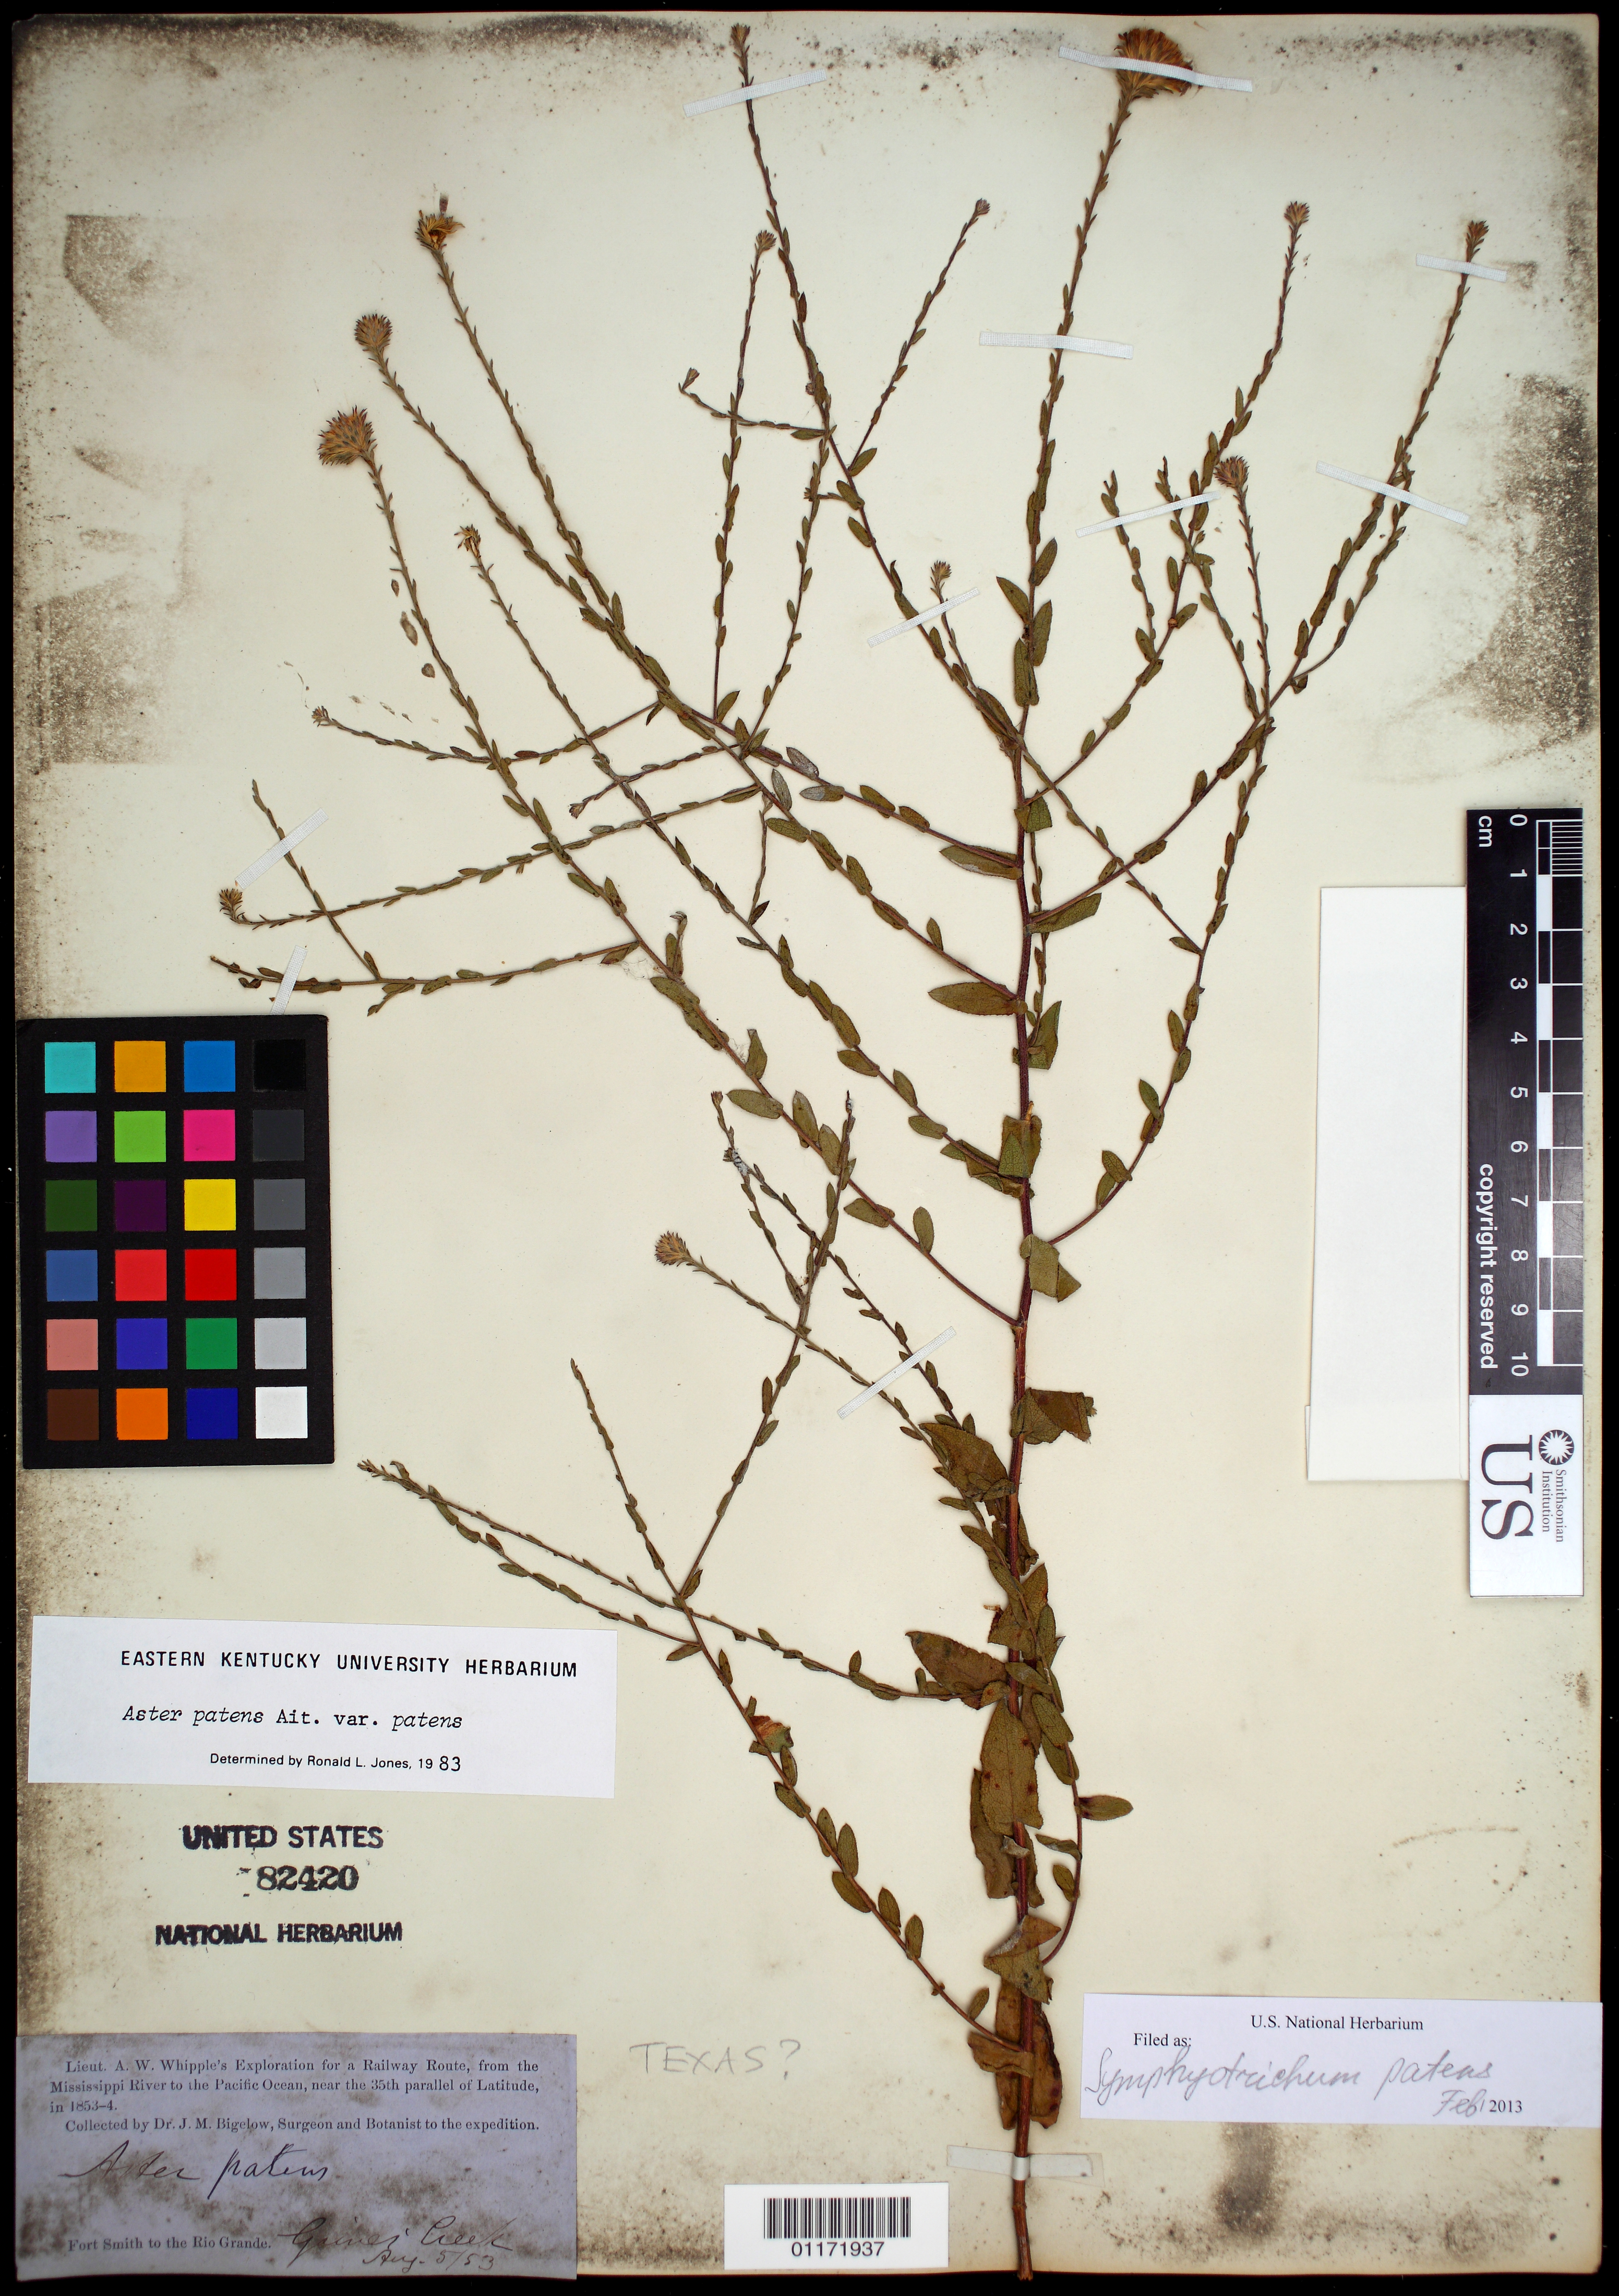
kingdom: Plantae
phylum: Tracheophyta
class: Magnoliopsida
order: Asterales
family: Asteraceae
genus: Symphyotrichum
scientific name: Symphyotrichum patens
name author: (Aiton) G.L. Nesom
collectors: J. M. Bigelow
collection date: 1853-08-05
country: United States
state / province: Texas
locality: Gaines Creek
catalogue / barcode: US 82420